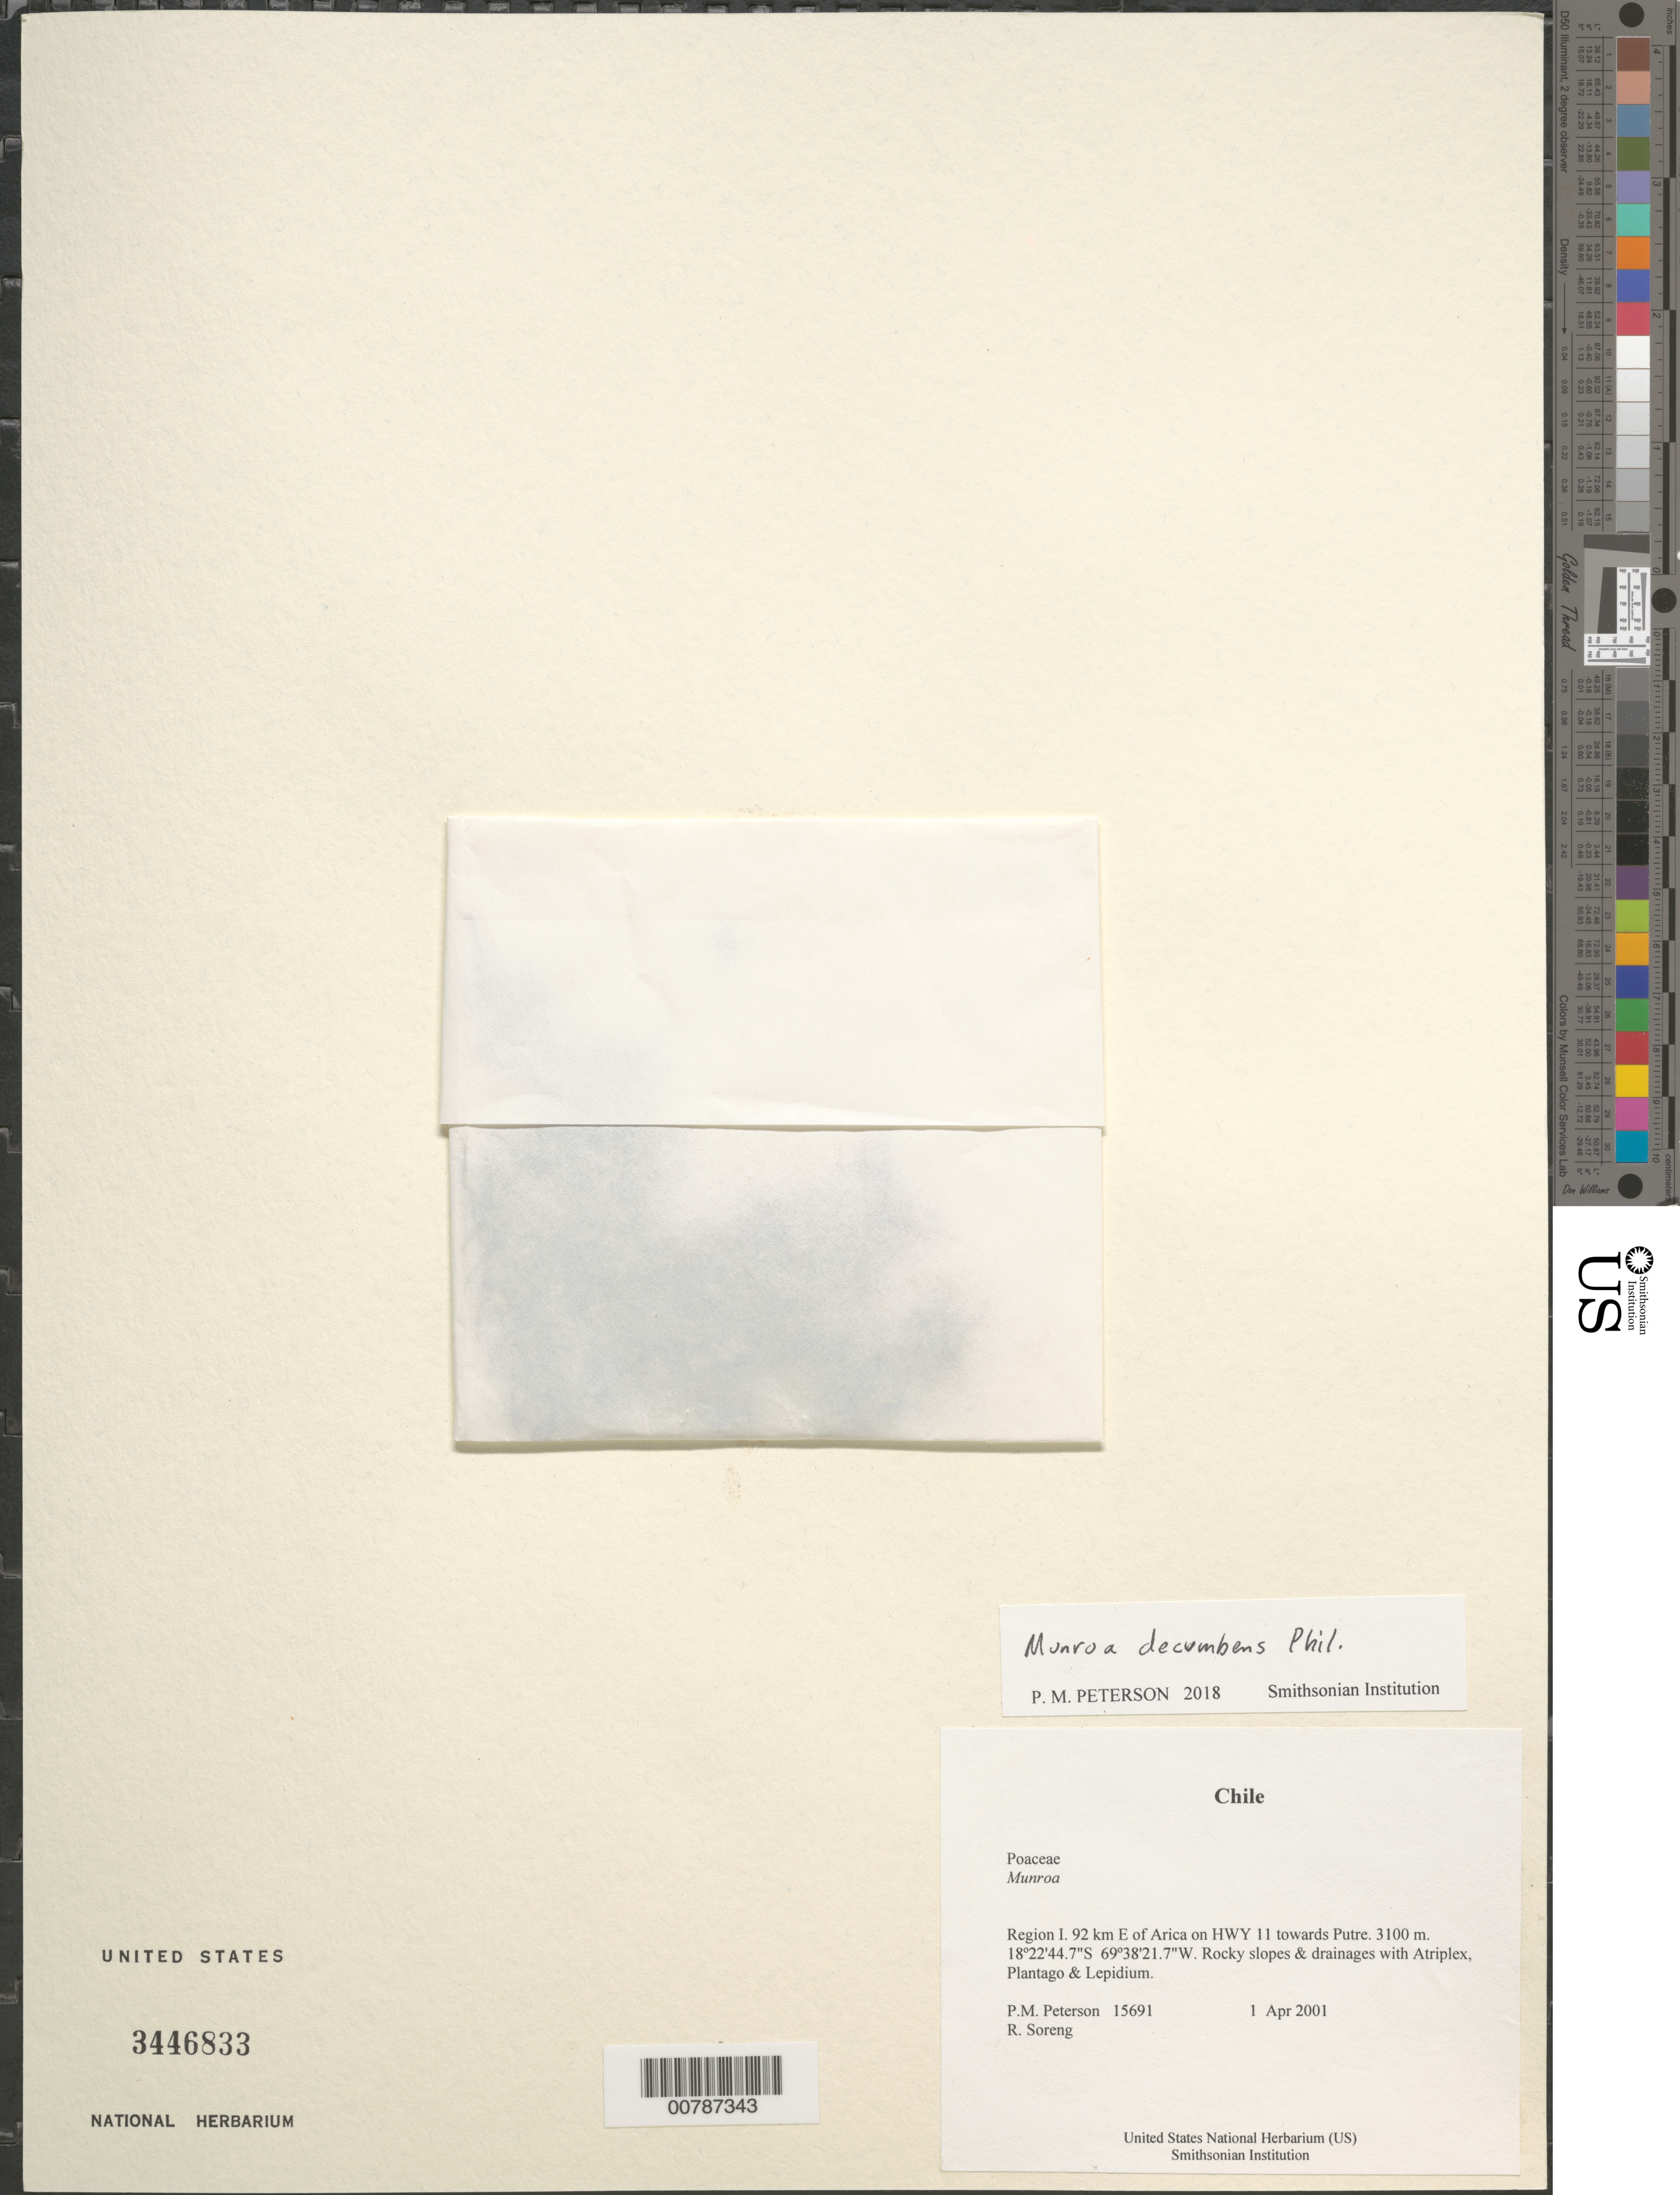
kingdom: Plantae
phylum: Tracheophyta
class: Liliopsida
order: Poales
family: Poaceae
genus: Munroa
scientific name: Munroa decumbens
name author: Phil.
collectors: P. M. Peterson & R. J. Soreng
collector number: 15691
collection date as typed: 01 Apr 2001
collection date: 2001-04-01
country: Chile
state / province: Tarapacá (I)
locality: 92 km E of Arica on HWY 11 towards Putre.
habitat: Rocky slopes & drainages with Atriplex, Plantago & Lepidium.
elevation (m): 3100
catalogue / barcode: US 3446833